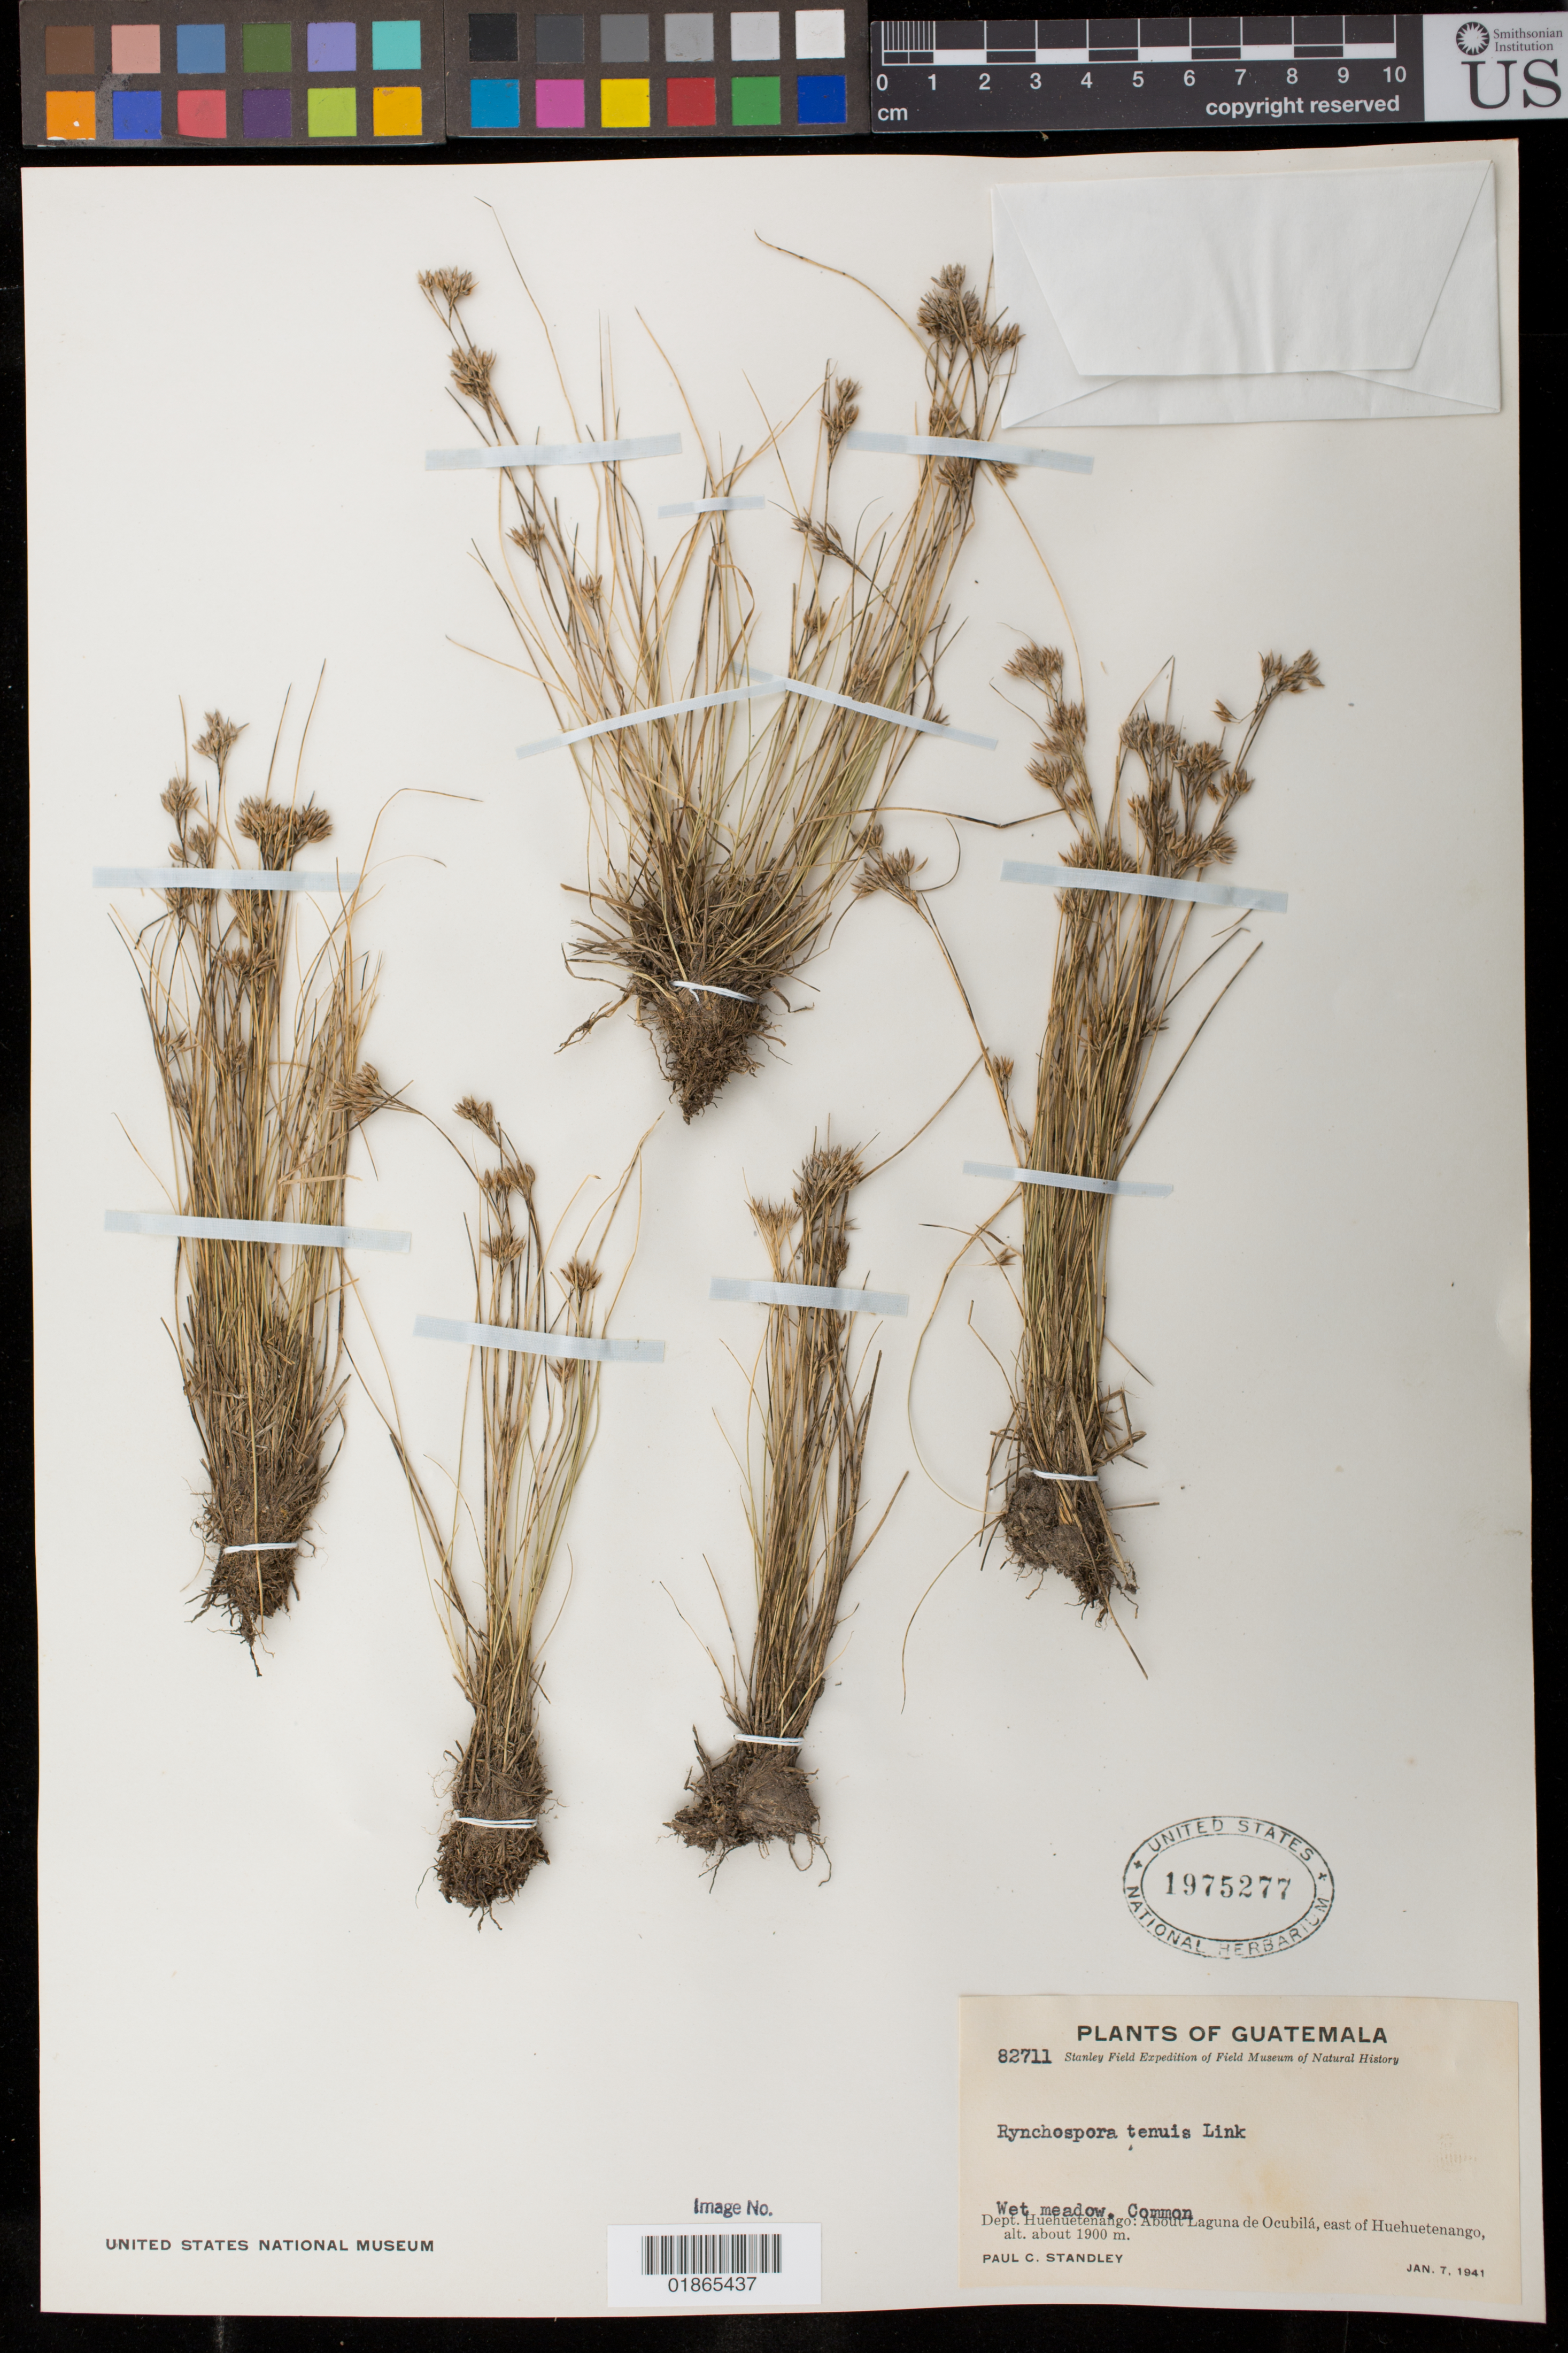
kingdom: Plantae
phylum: Tracheophyta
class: Liliopsida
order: Poales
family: Cyperaceae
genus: Rhynchospora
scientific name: Rhynchospora tenuis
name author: Link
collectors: P. C. Standley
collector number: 82711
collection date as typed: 07 Jan 1941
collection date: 1941-01-07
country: Guatemala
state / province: Huehuetenango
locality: About Laguna de Ocubila, E of Huehuetenango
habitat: Wet meadow.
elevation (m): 1900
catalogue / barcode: US 1975277